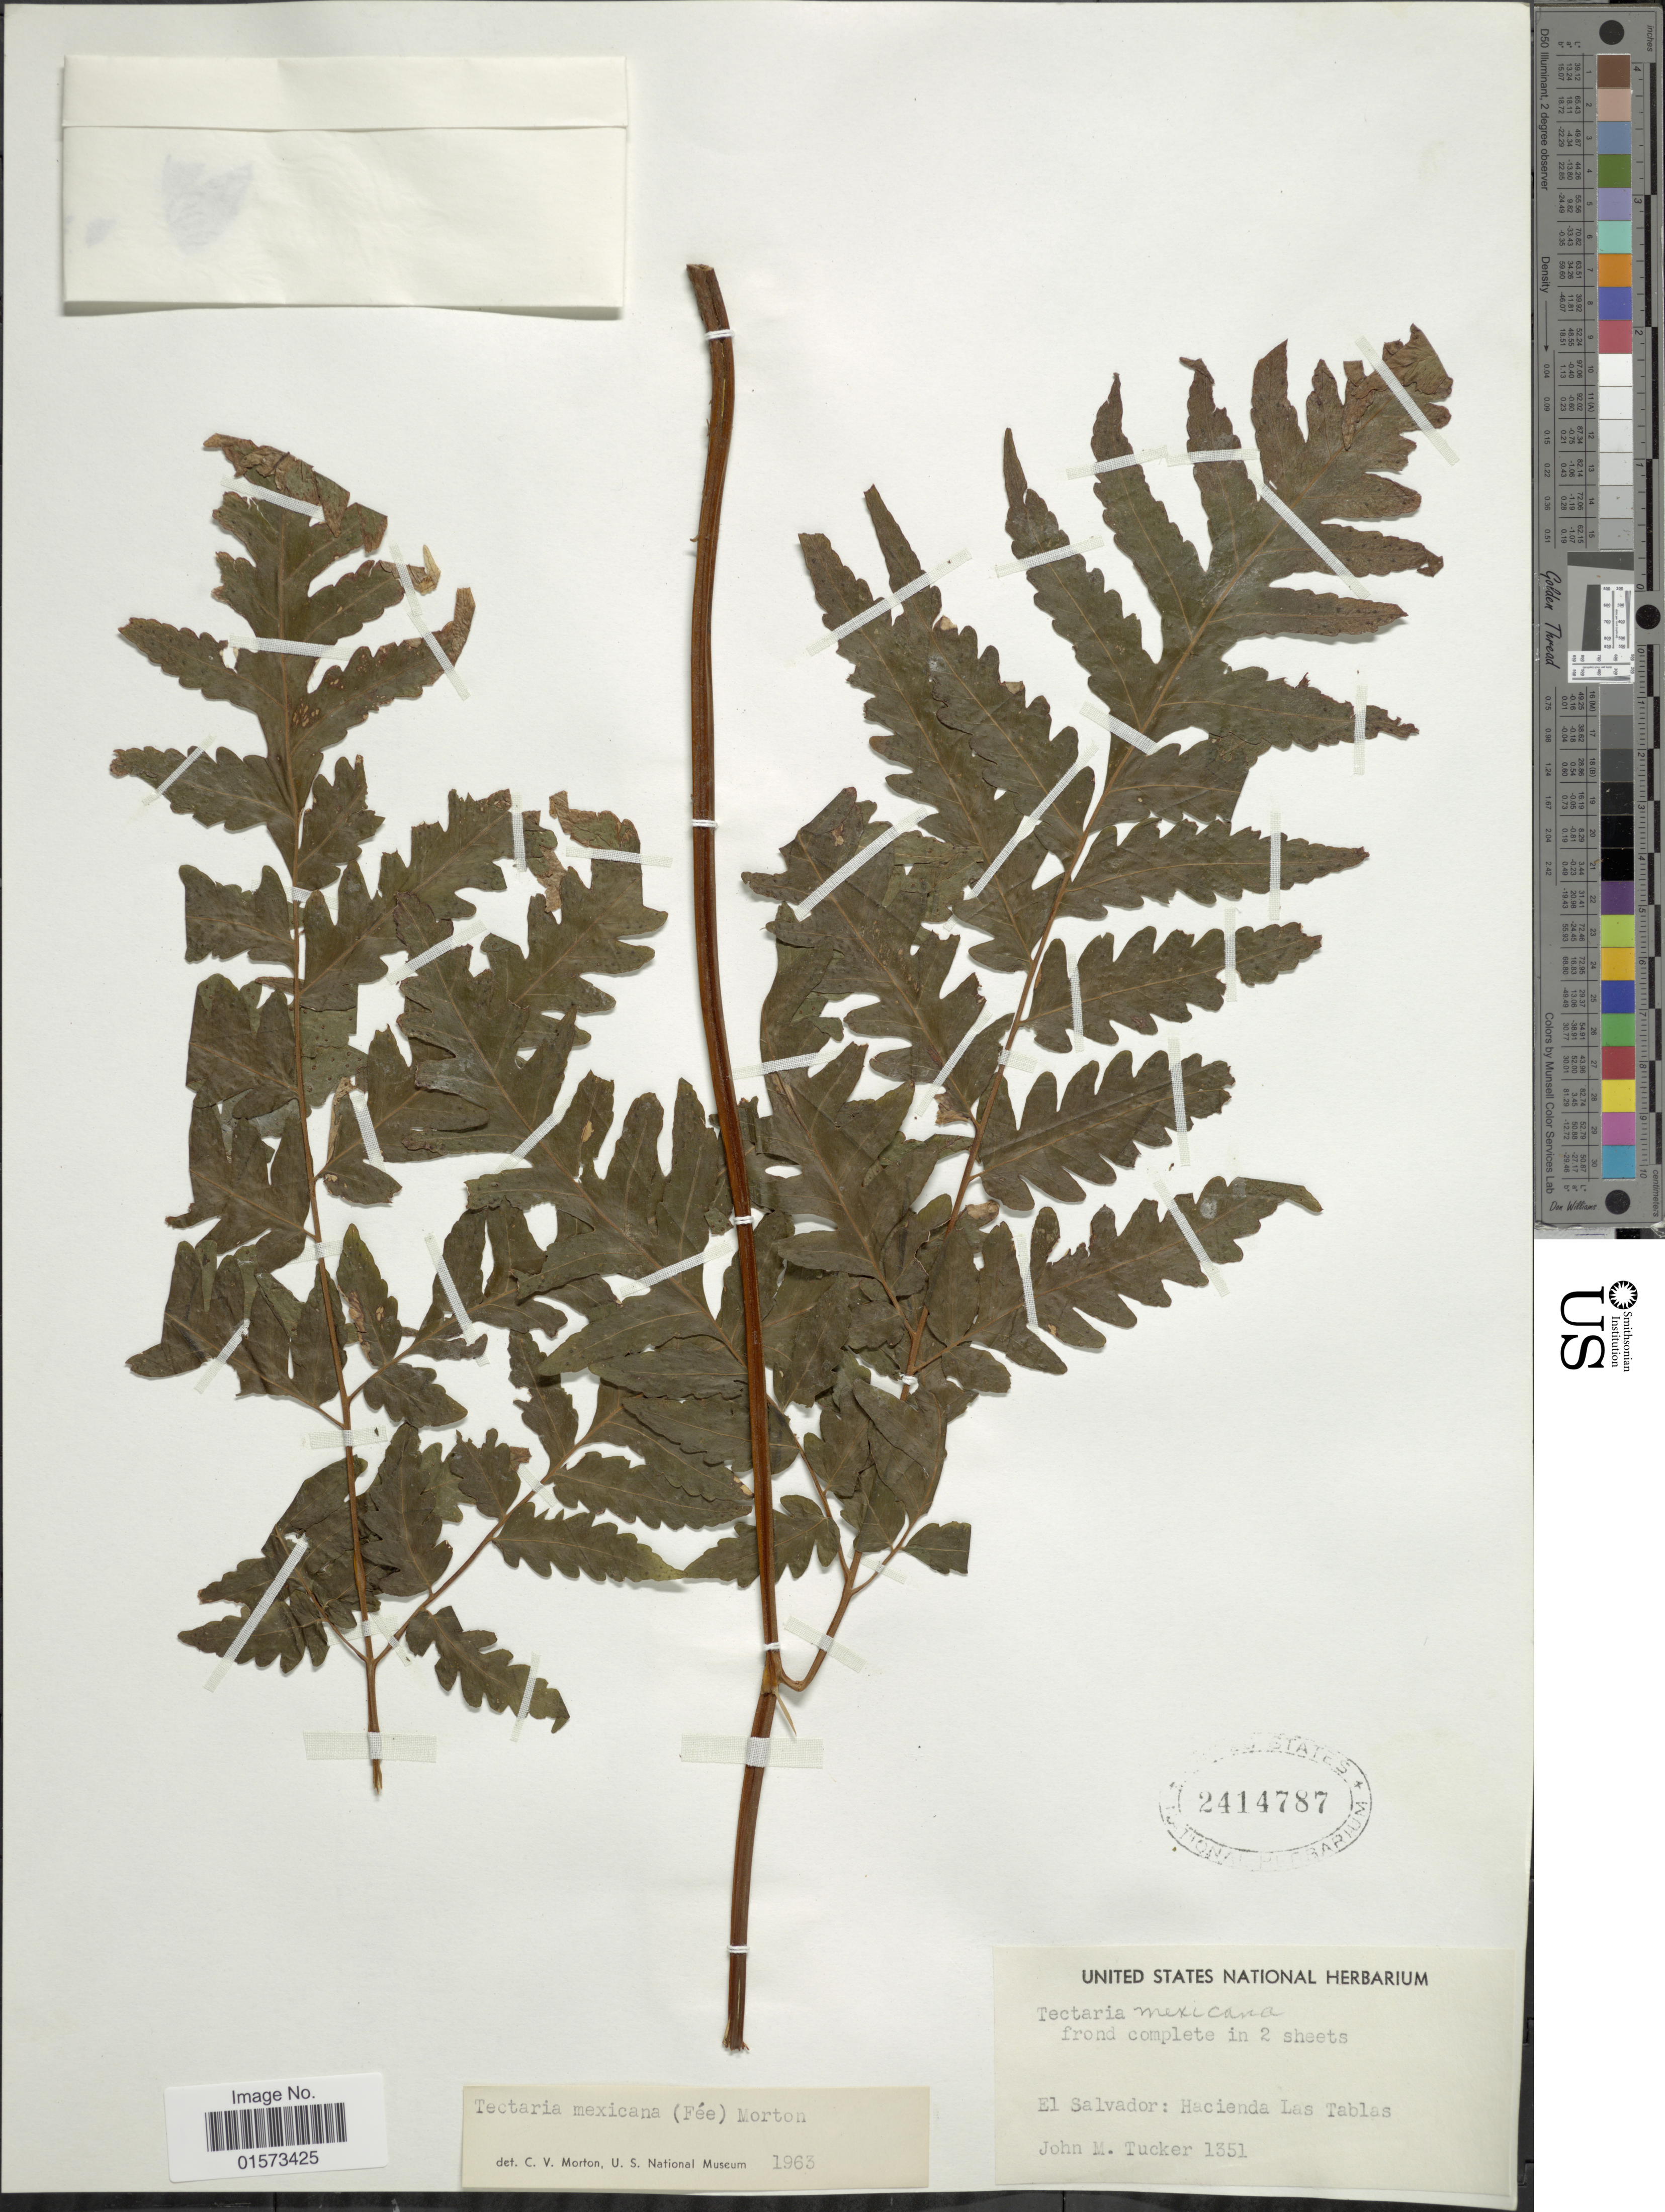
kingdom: Plantae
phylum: Tracheophyta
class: Polypodiopsida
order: Polypodiales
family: Tectariaceae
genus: Tectaria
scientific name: Tectaria mexicana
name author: (Fée) C.V. Morton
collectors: J. M. Tucker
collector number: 1351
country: El Salvador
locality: Hacienda Las Tablas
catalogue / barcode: US 2414787